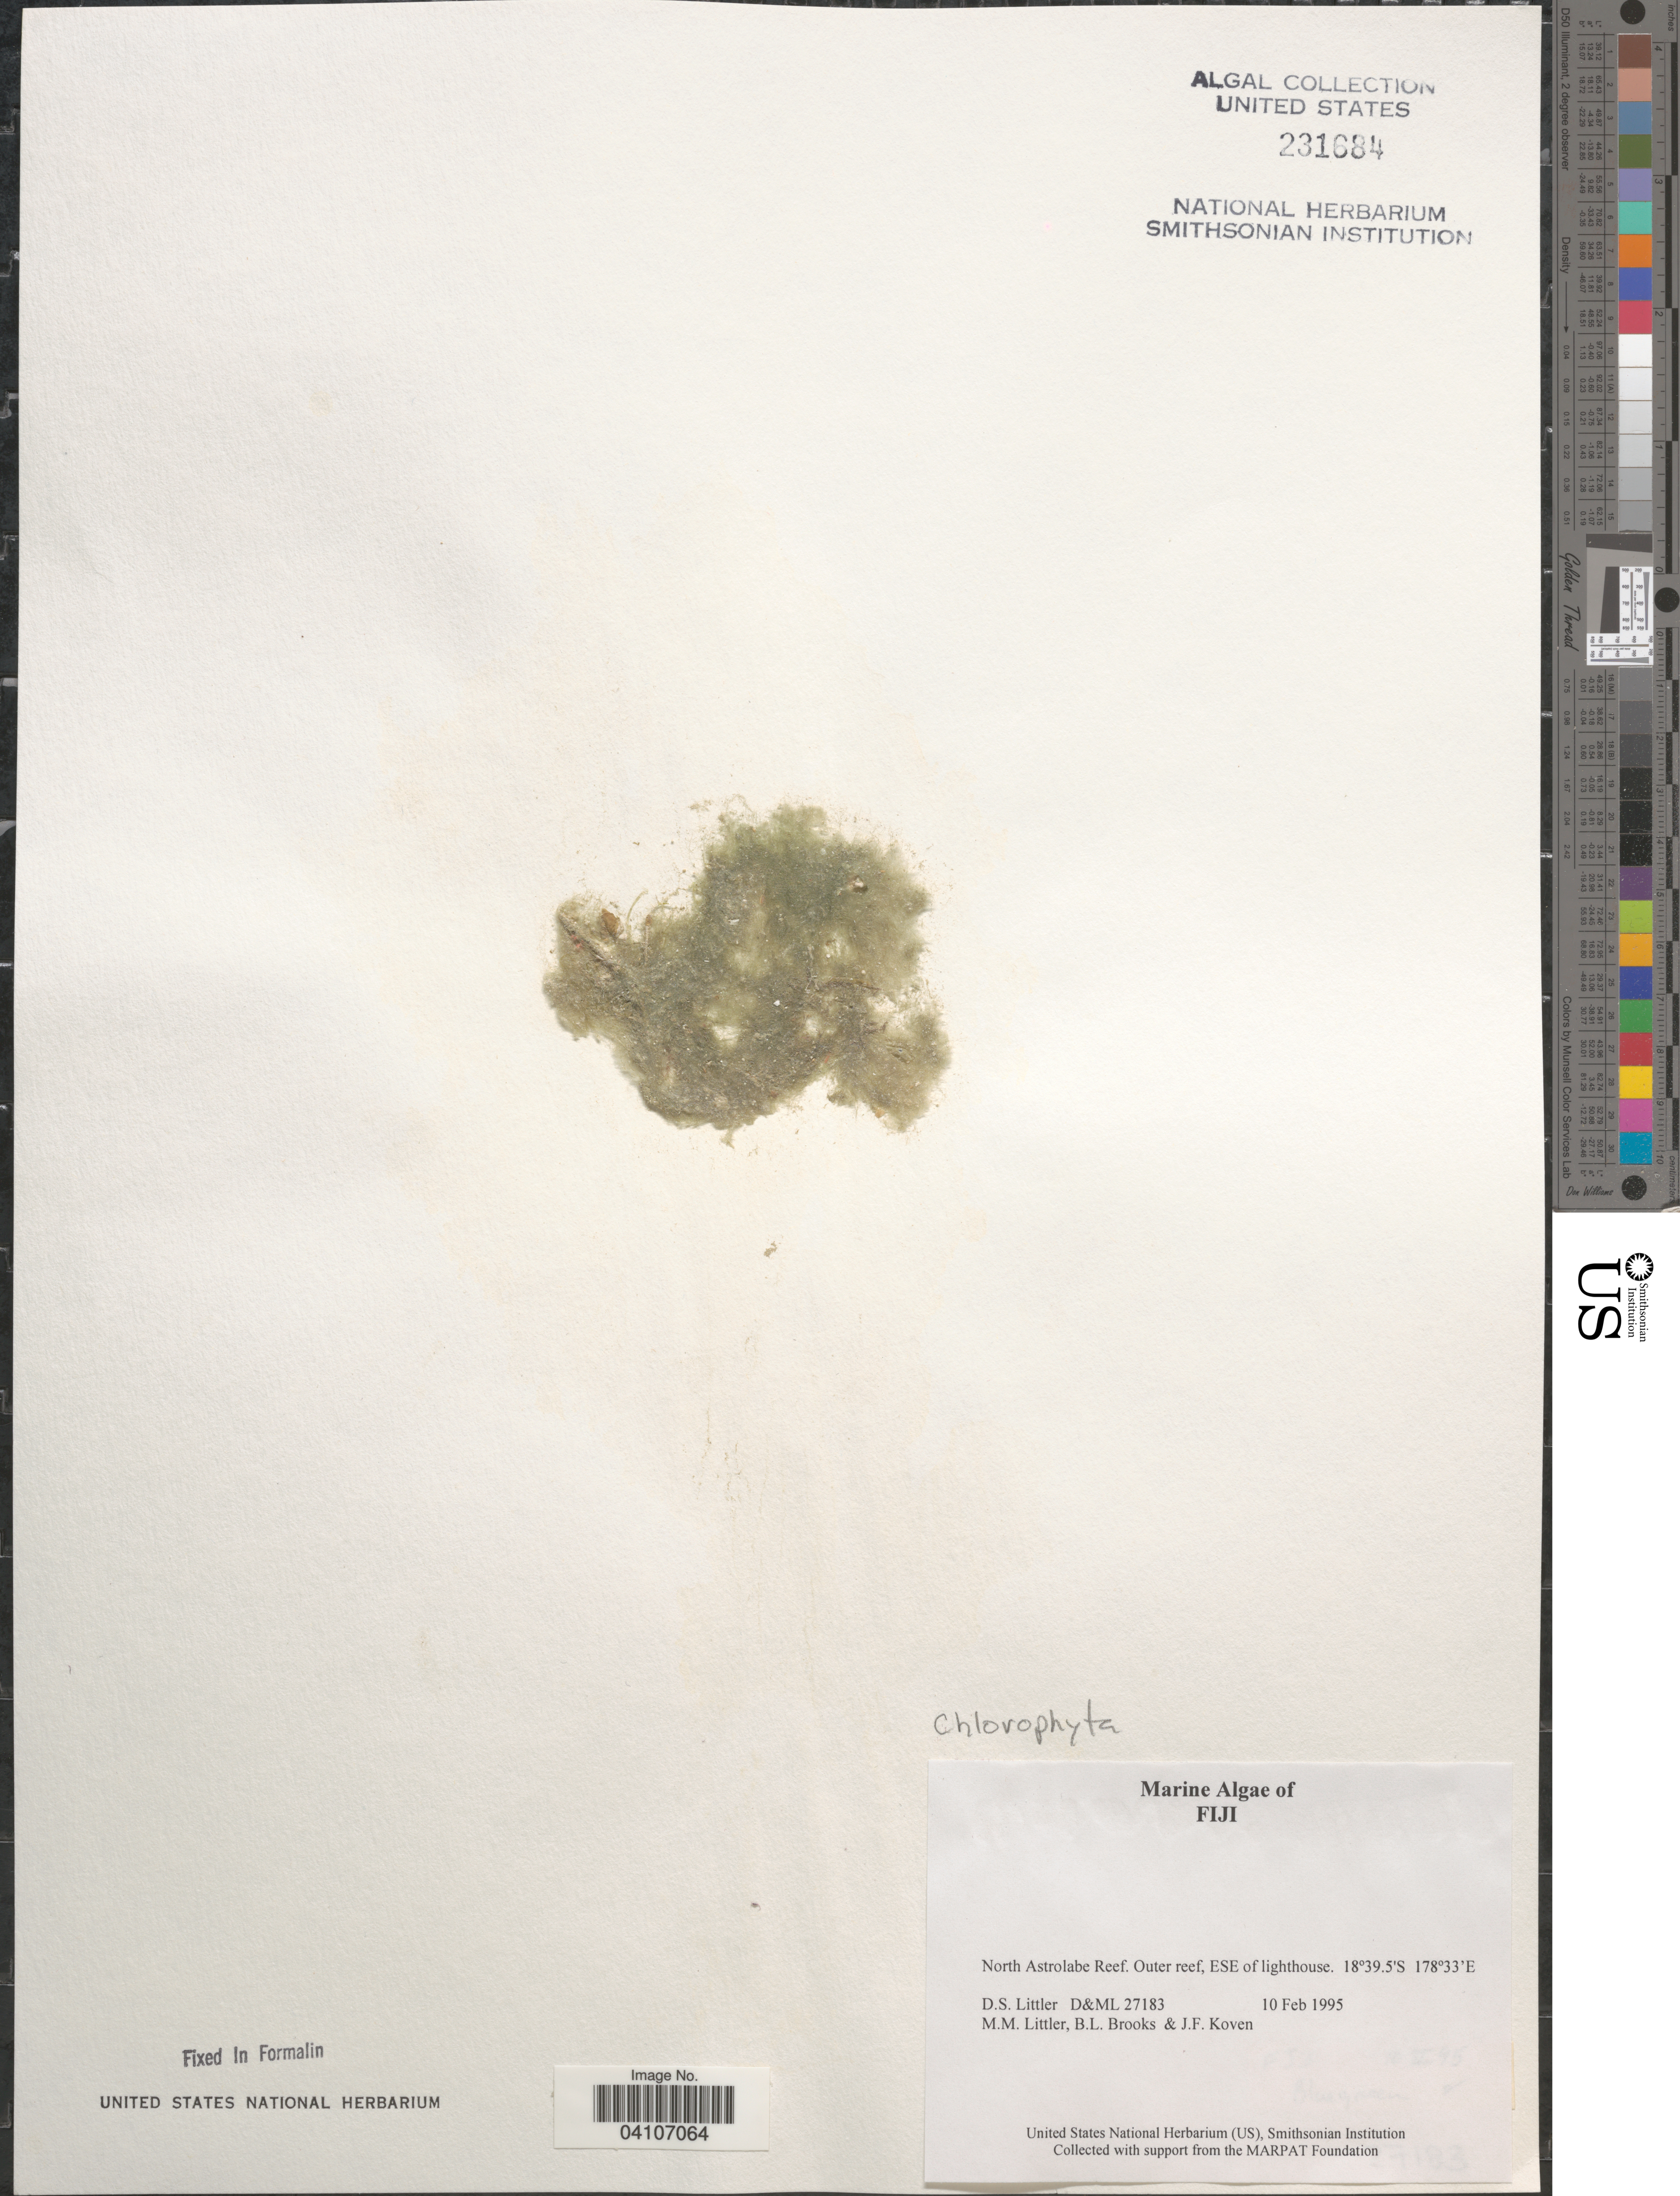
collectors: D. S. Littler, B. Brooks & J. Koven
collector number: D&ML27183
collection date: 1995-02-10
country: Fiji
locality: North Astrolabe Reef. Outer reef, ESE of lighthouse.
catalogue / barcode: US 231684